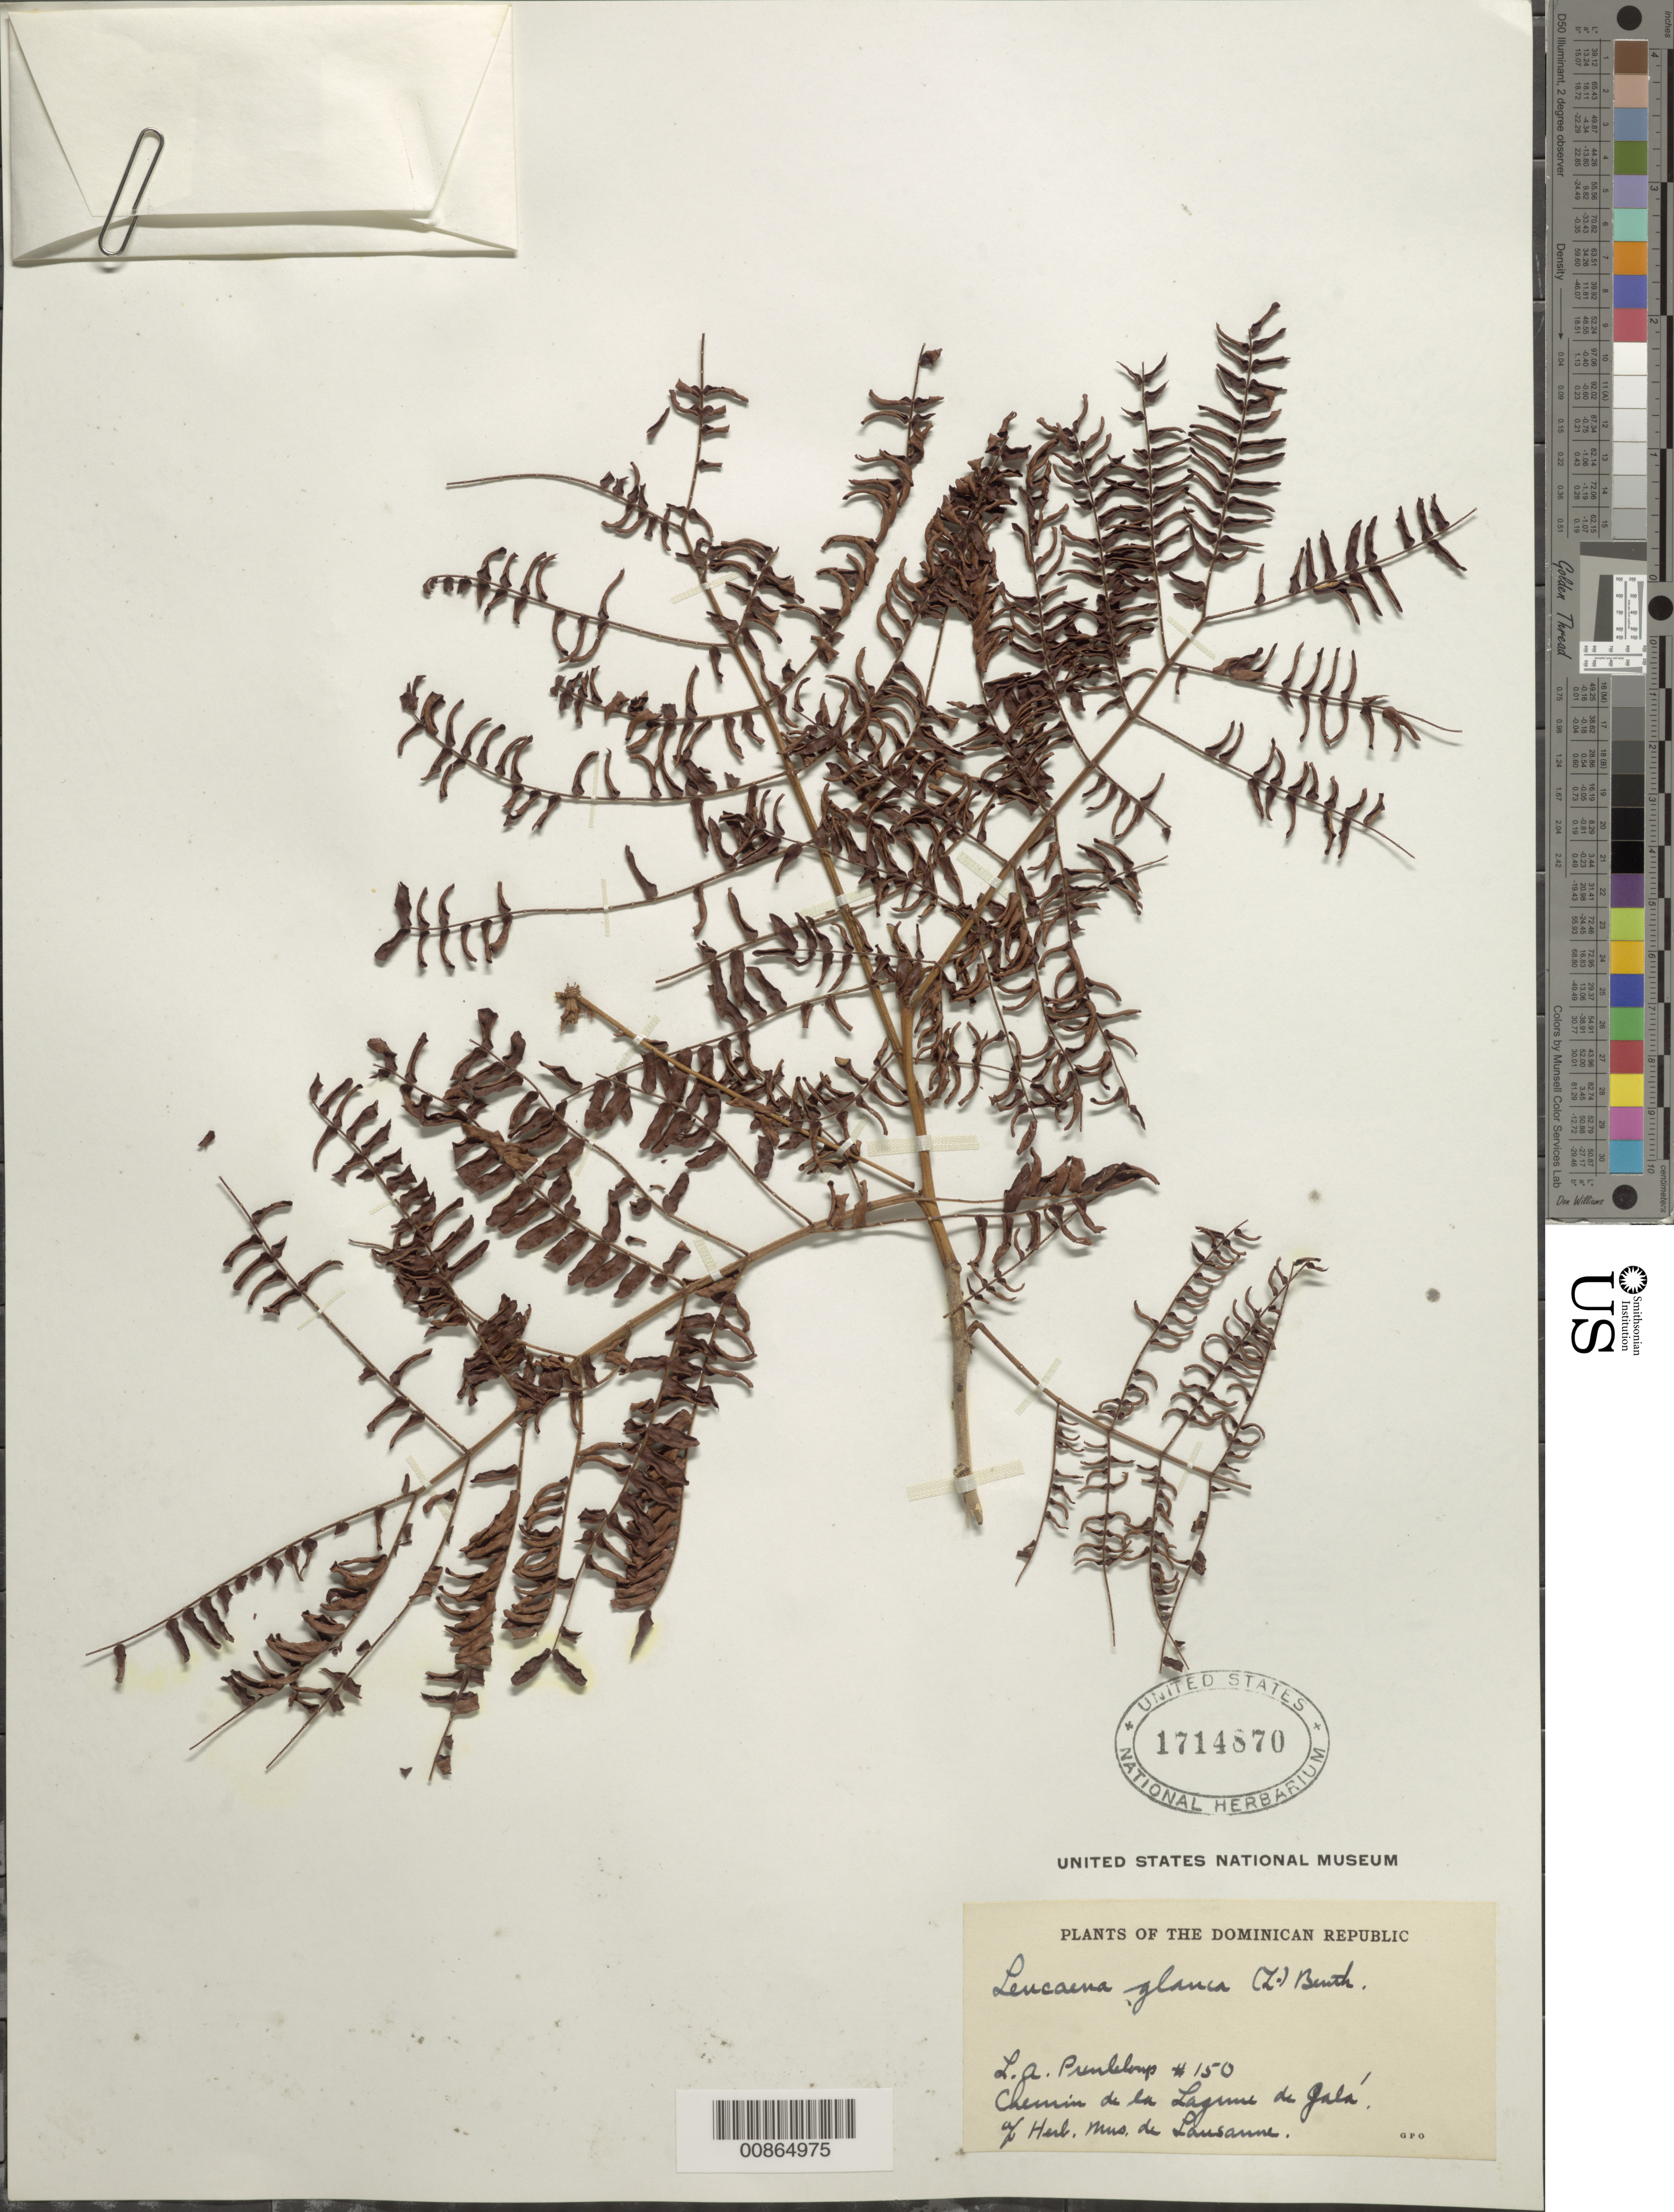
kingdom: Plantae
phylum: Tracheophyta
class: Magnoliopsida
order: Fabales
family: Fabaceae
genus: Leucaena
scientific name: Leucaena leucocephala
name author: (Lam.) de Wit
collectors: L. Prenleloup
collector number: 150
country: Dominican Republic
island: Hispaniola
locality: Chemin de la Lagune de Galá.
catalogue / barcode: US 1714870